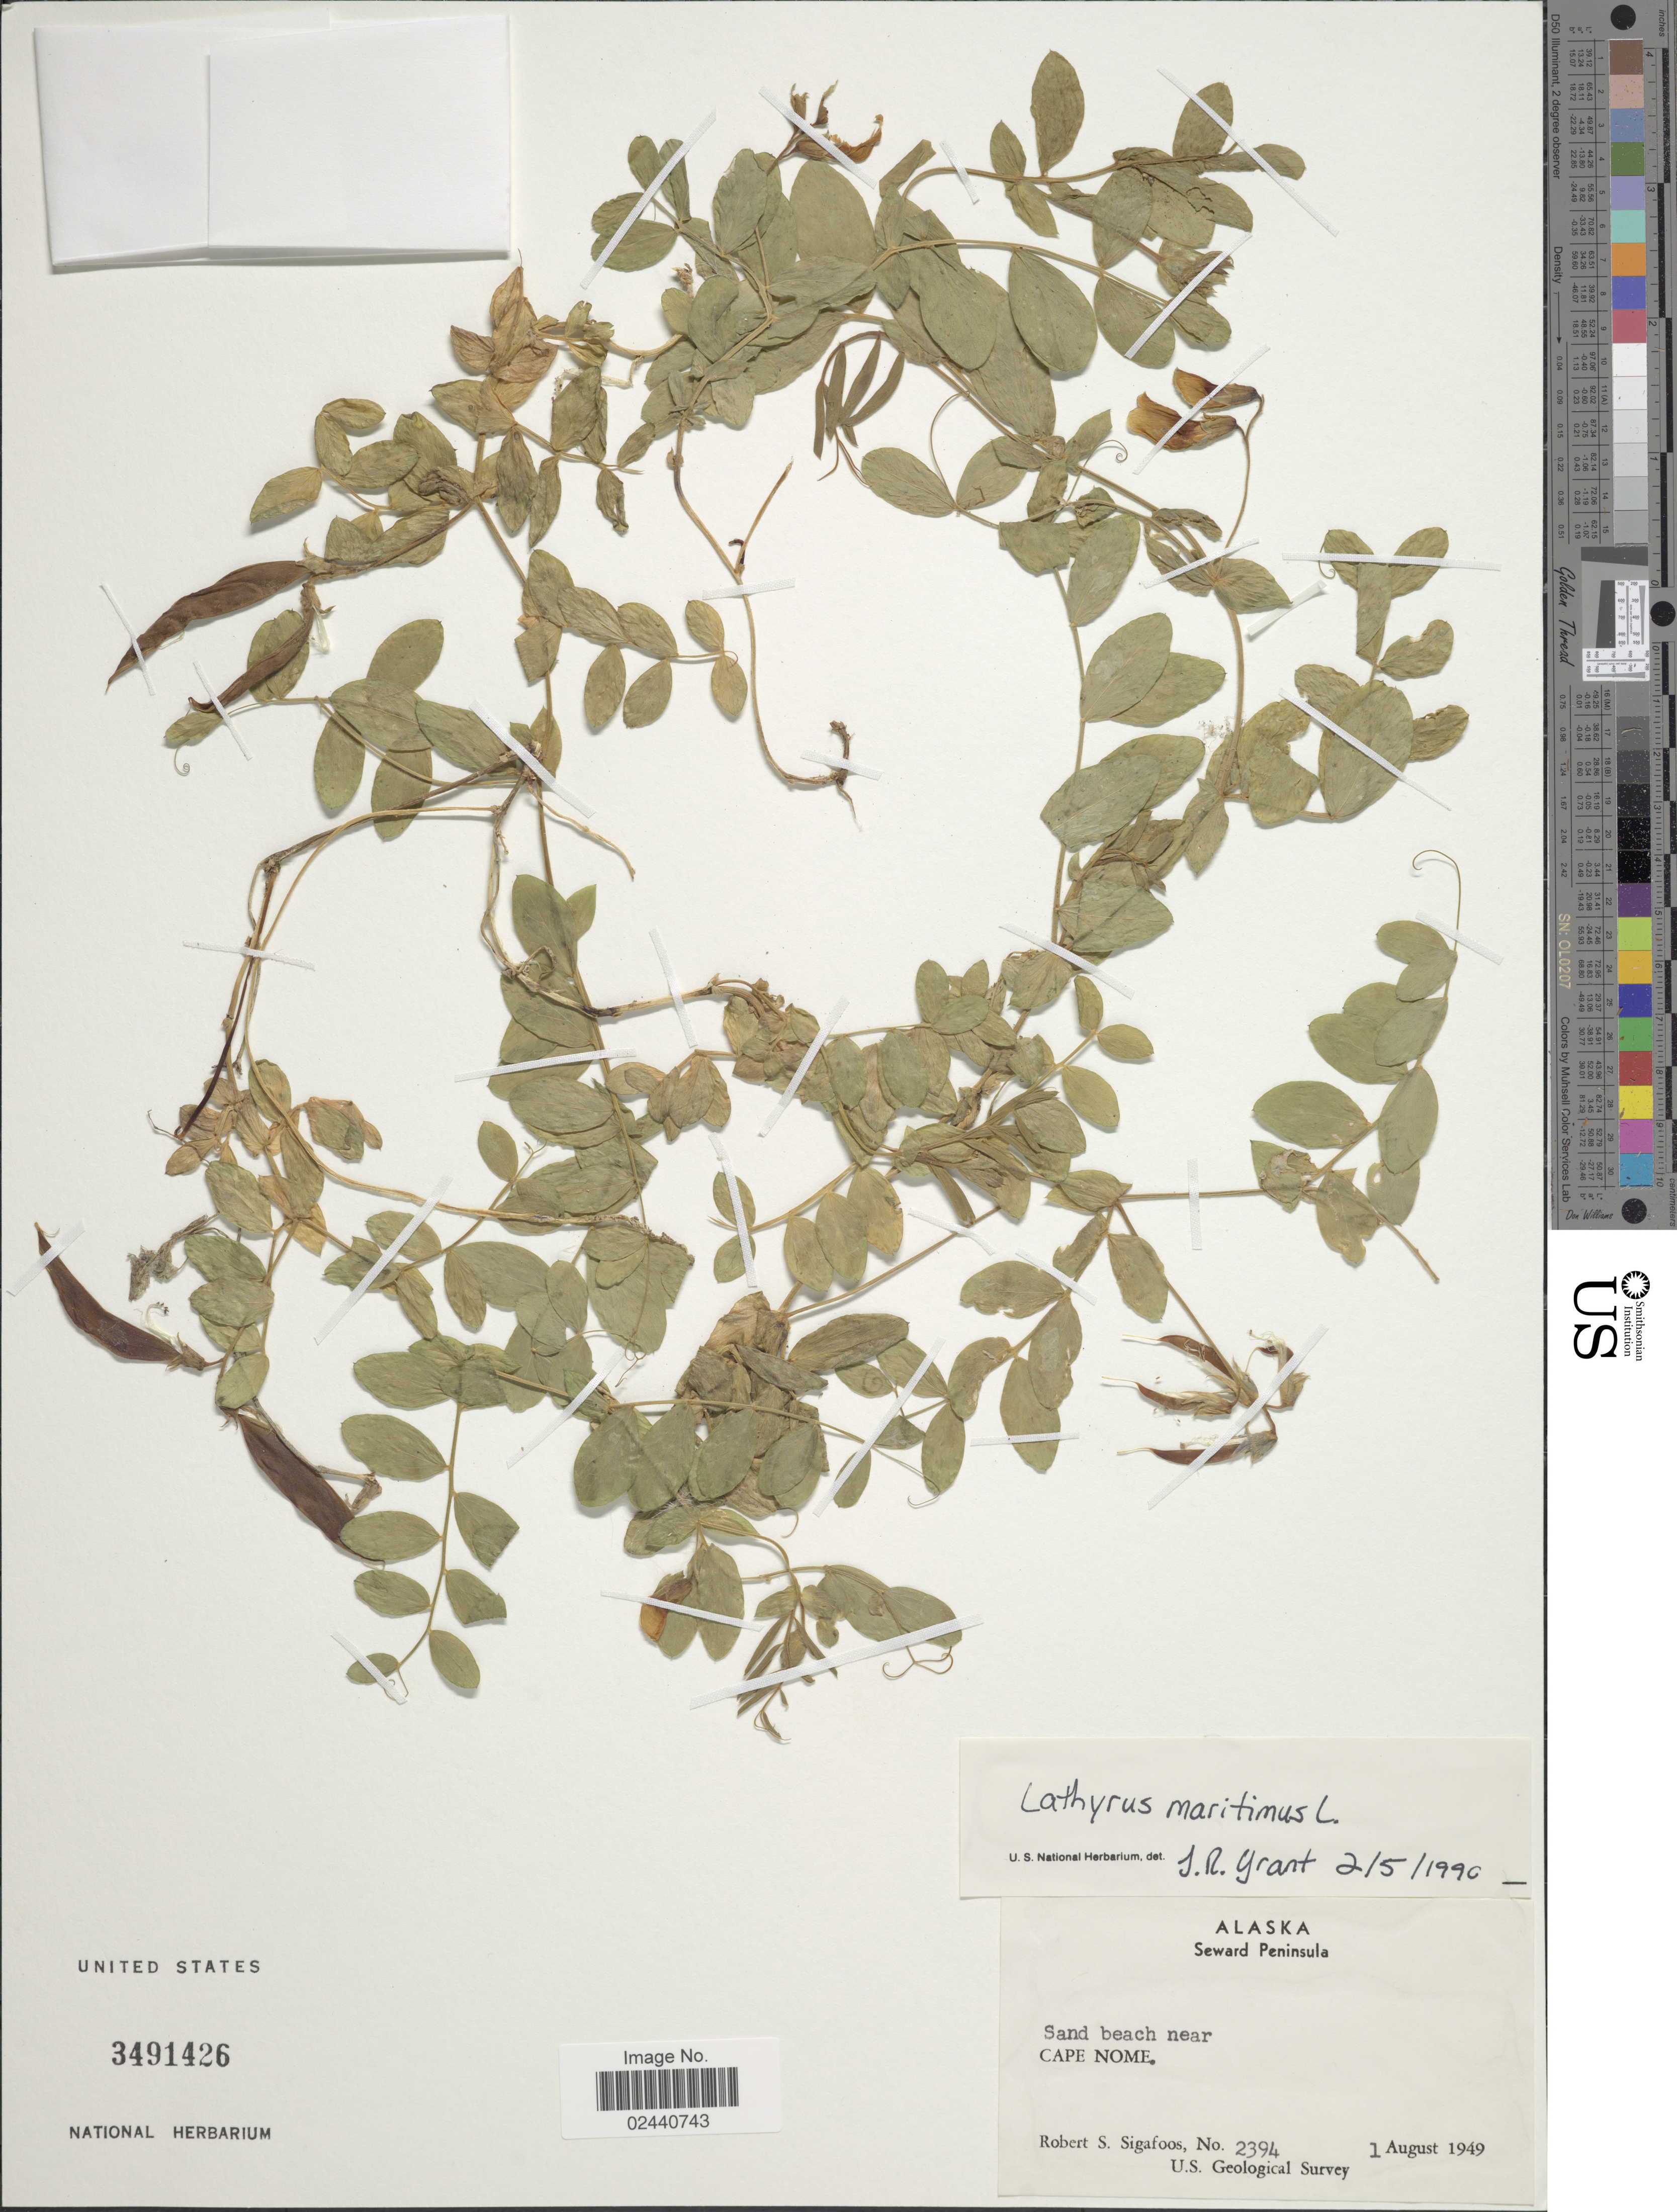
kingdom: Plantae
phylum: Tracheophyta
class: Magnoliopsida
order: Fabales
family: Fabaceae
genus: Lathyrus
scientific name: Lathyrus japonicus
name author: Willd.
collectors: R. Sigafoos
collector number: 2394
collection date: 1949-08-01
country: United States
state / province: Alaska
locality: Seward Peninsula, Sand beach near Cape Nome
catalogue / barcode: US 3491426